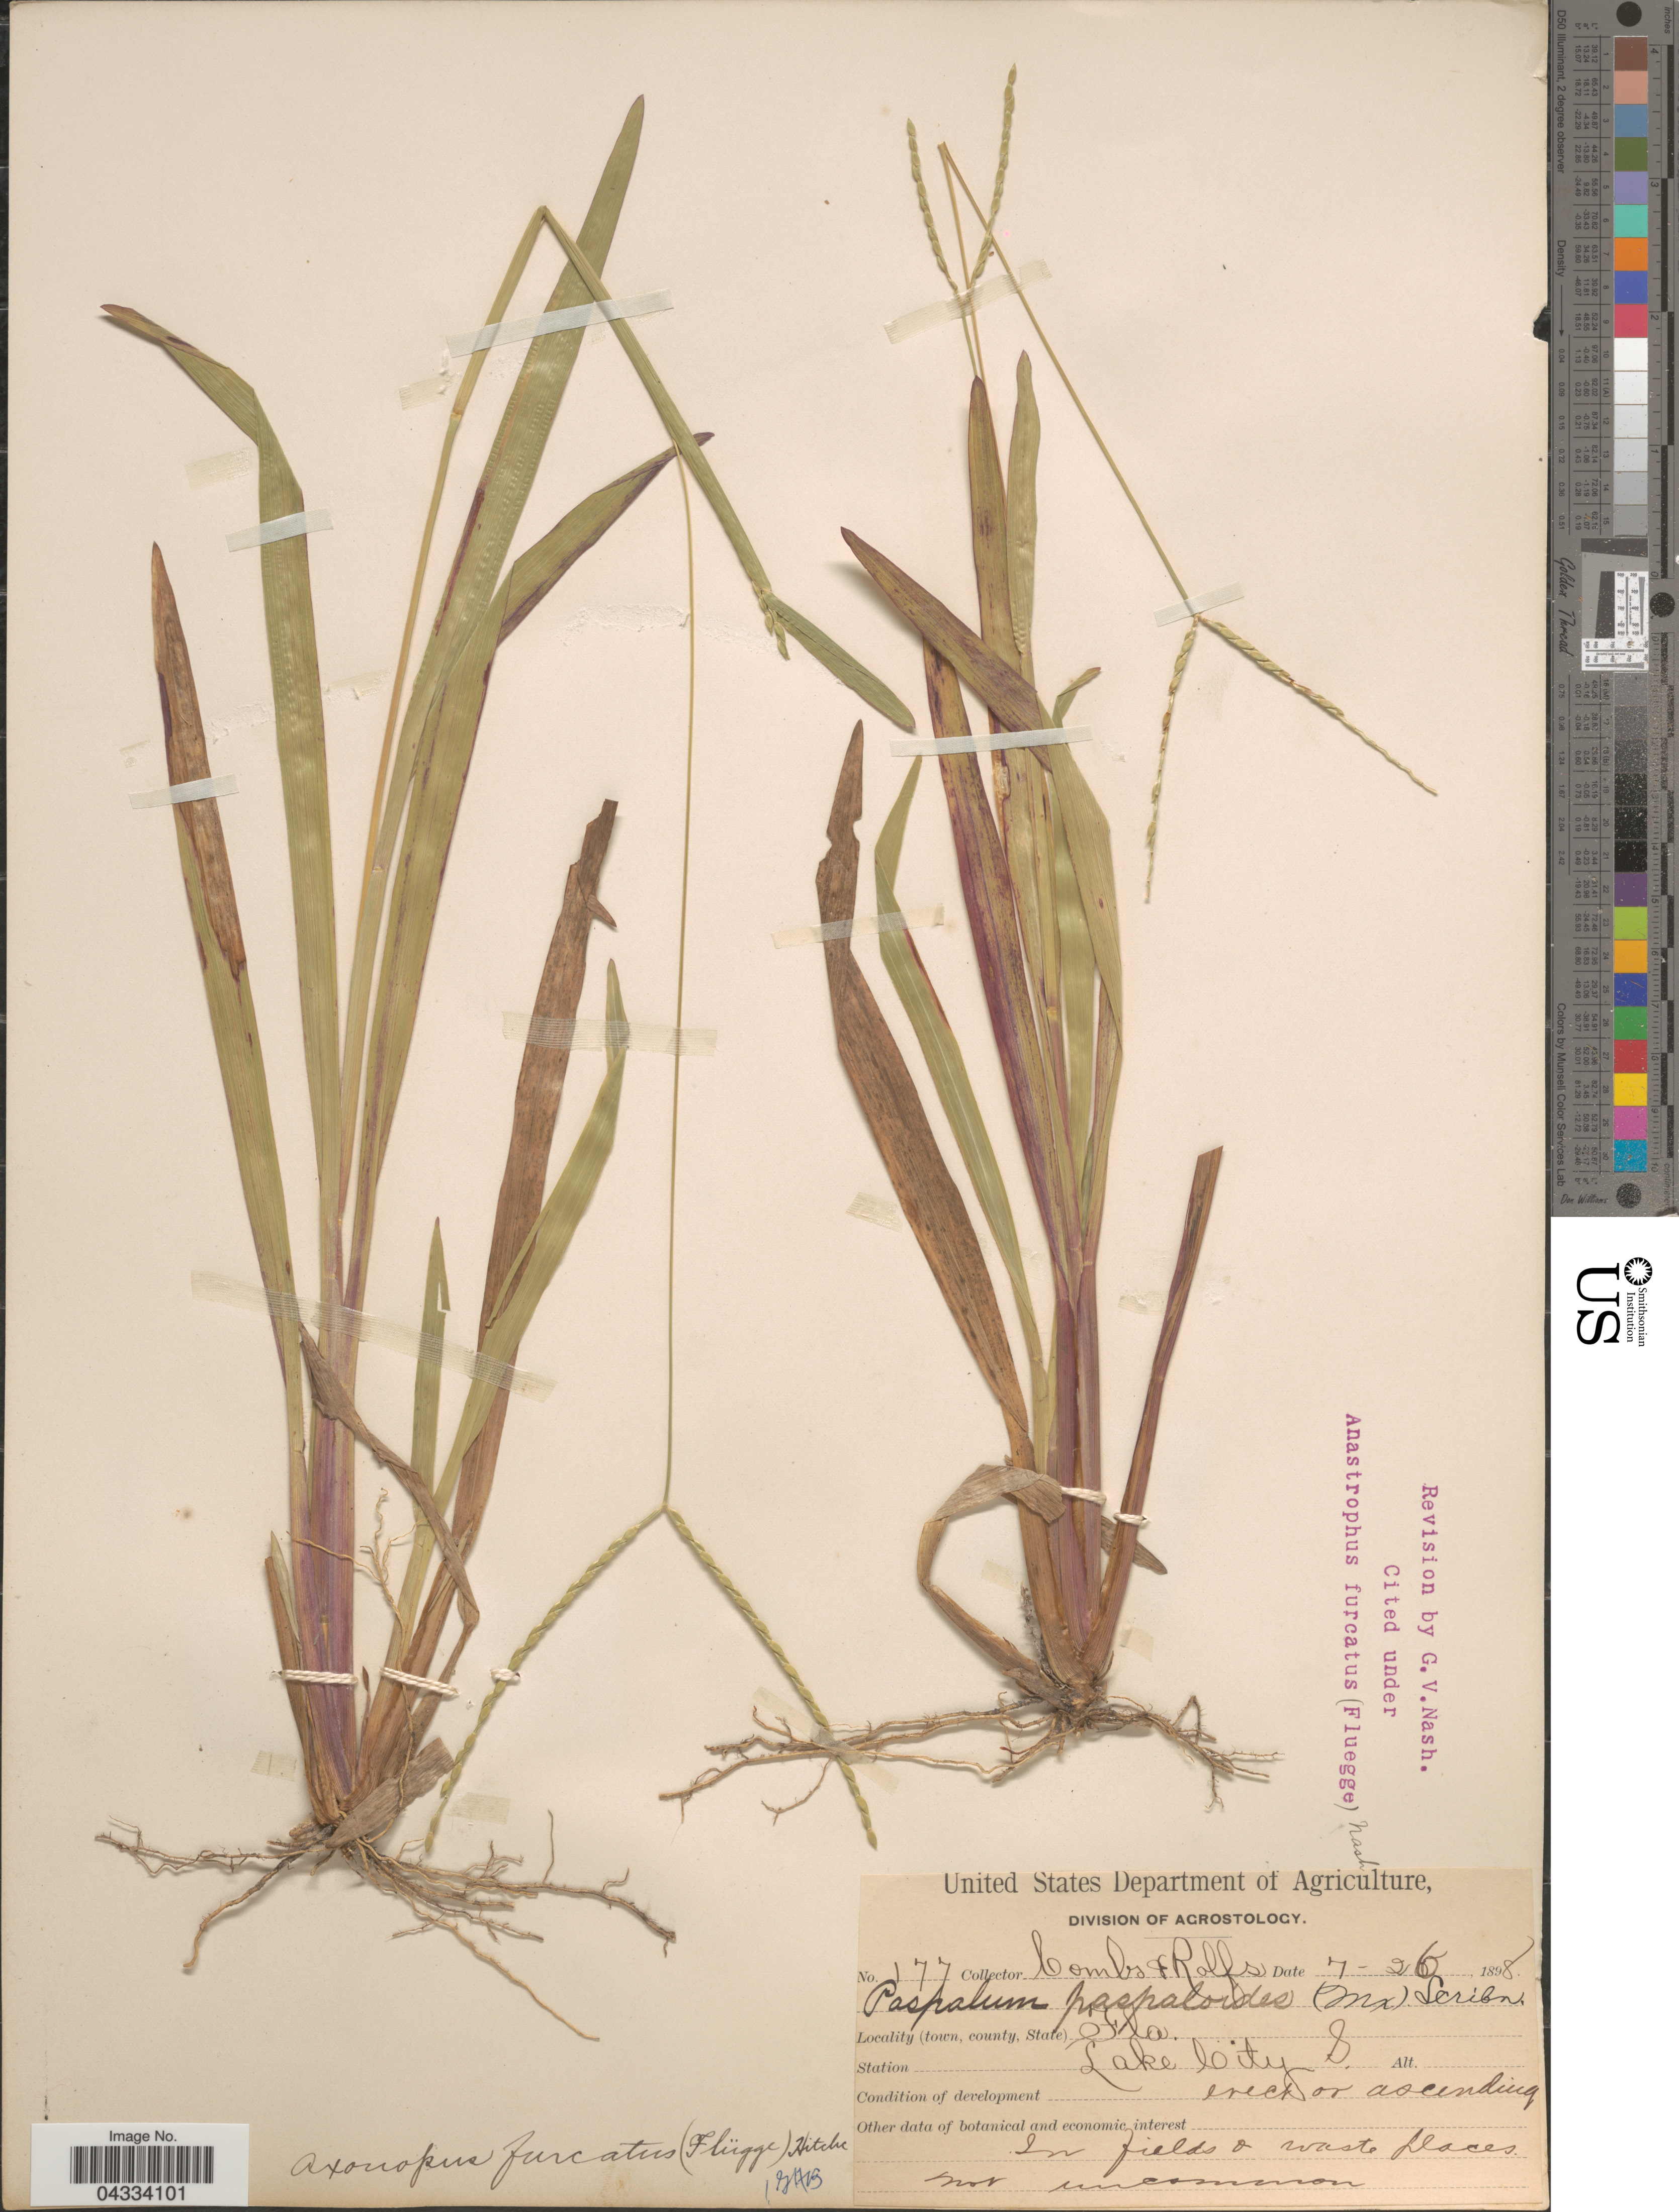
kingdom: Plantae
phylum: Tracheophyta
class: Liliopsida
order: Poales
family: Poaceae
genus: Axonopus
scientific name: Axonopus furcatus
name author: (Flüggé) Hitchc.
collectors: -. Combs & Rolfs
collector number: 177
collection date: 1898-07-26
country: United States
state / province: Florida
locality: Lake City S.